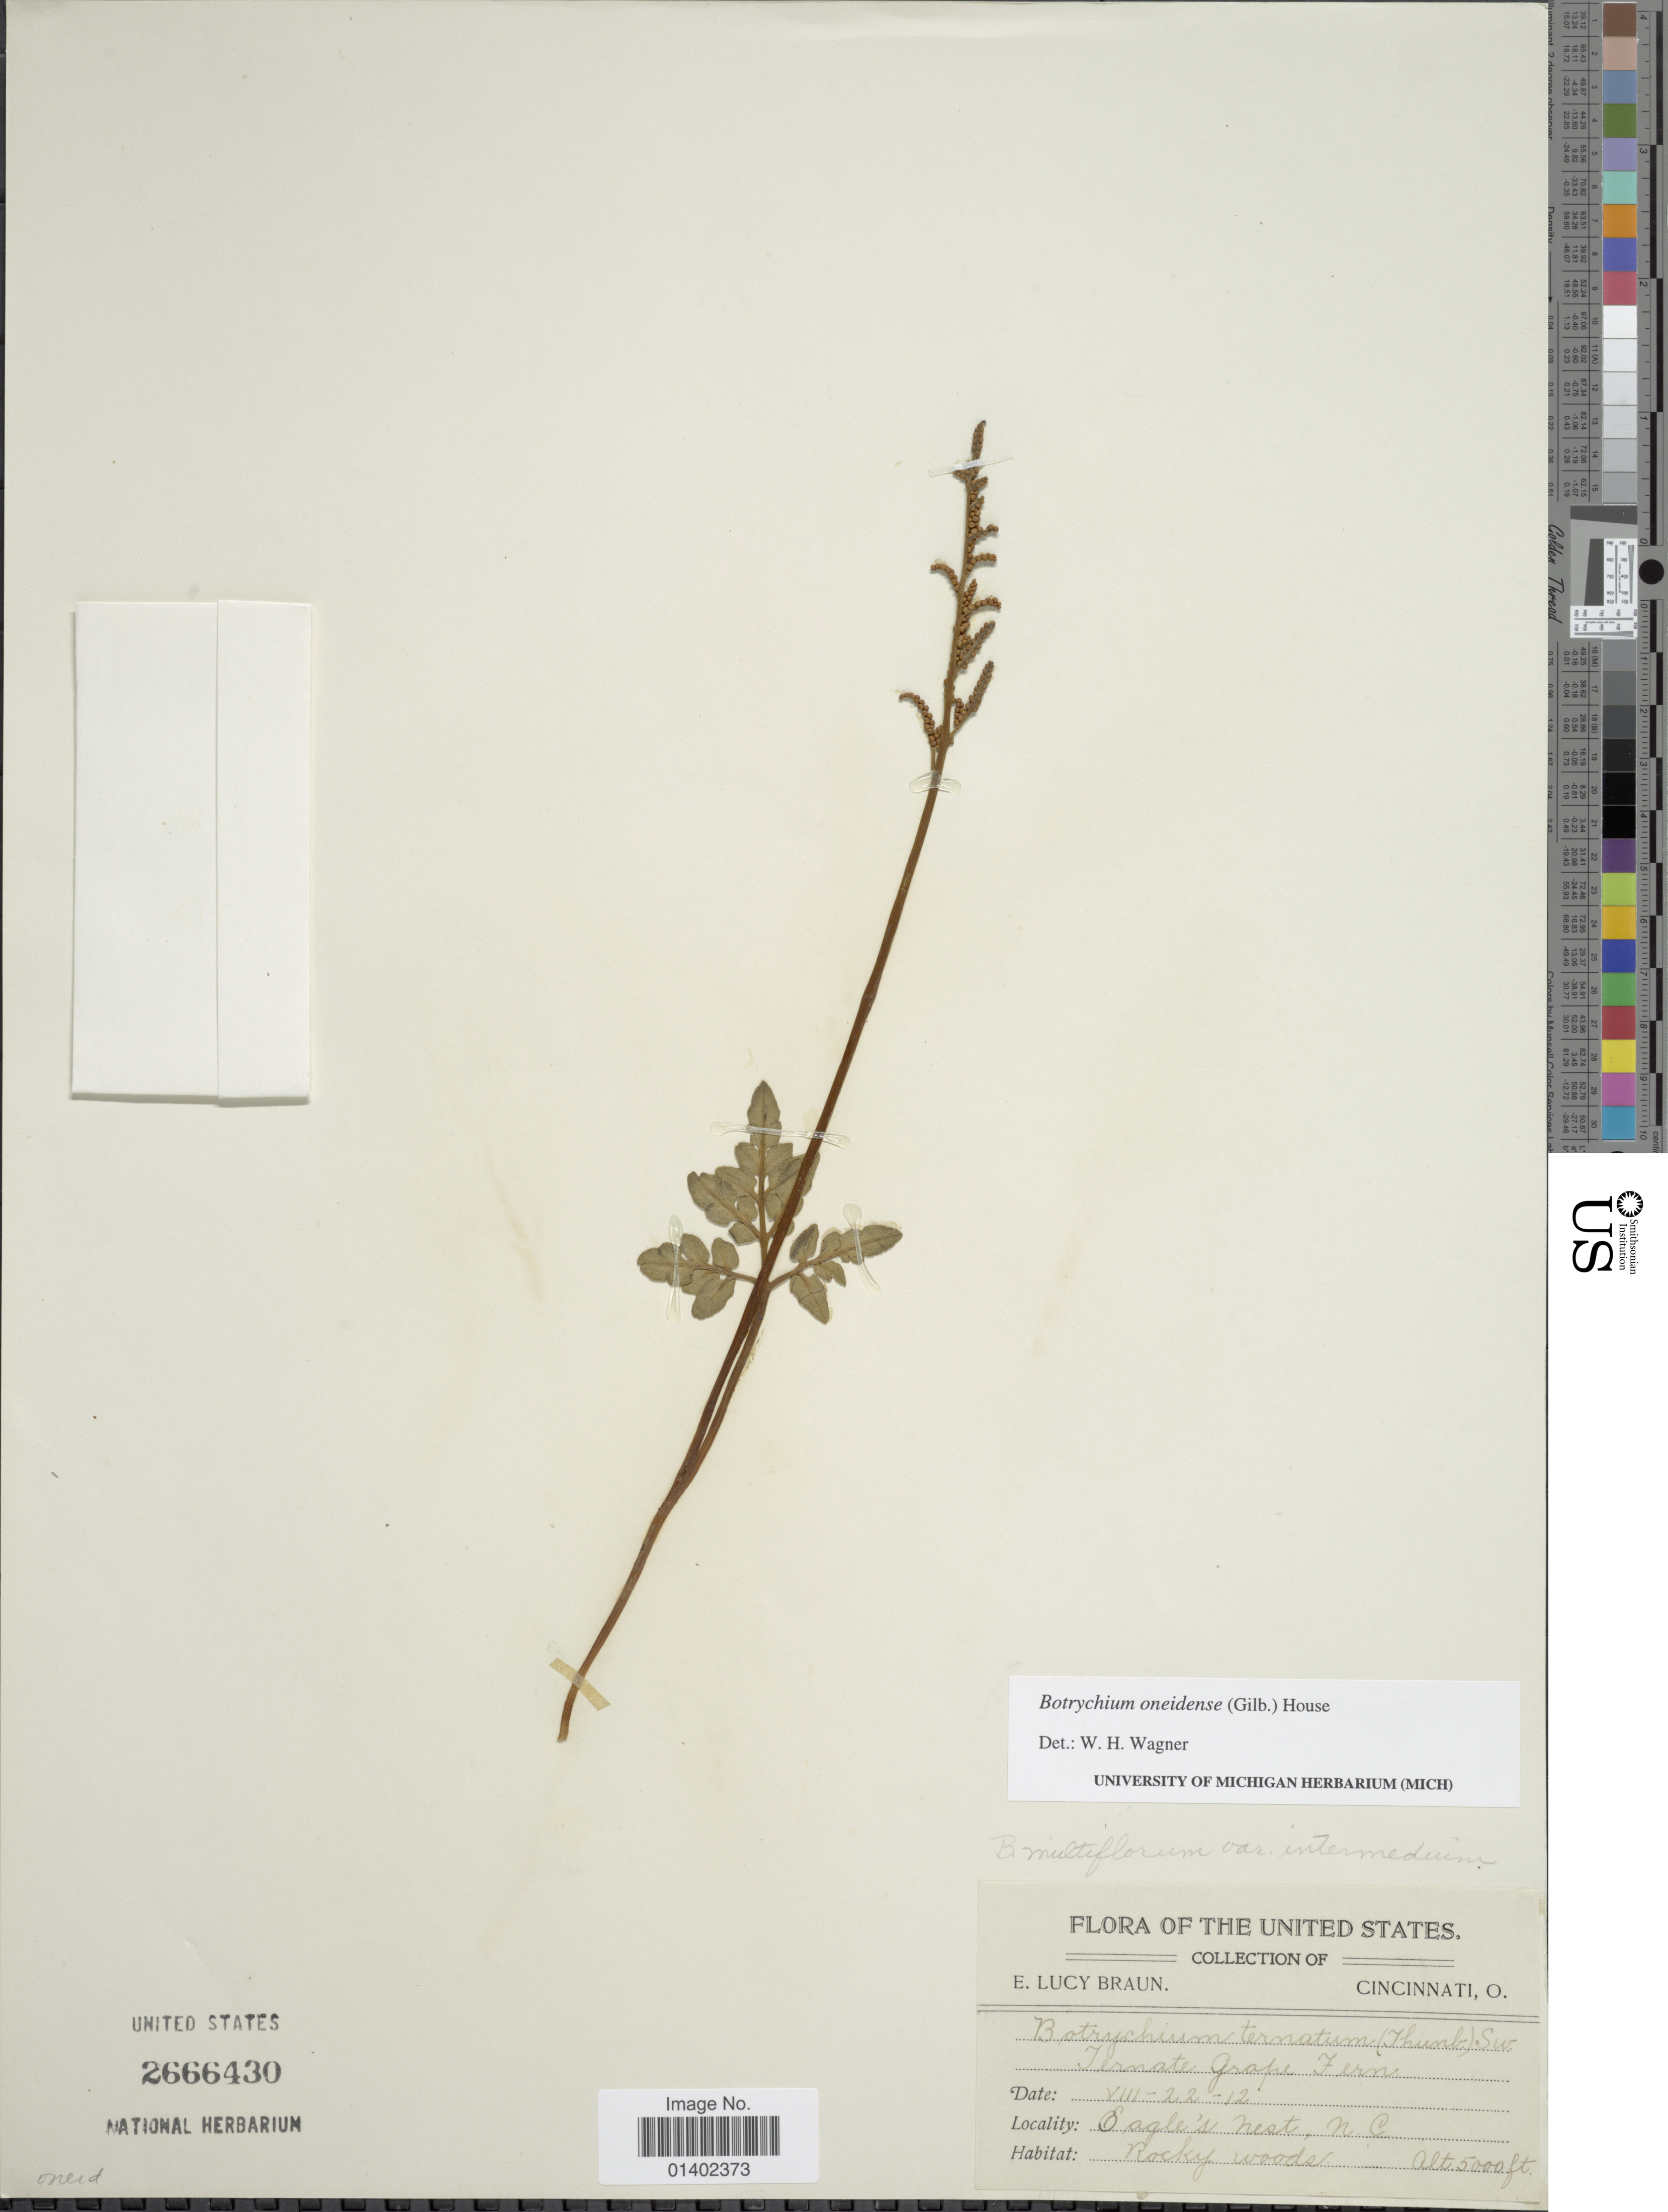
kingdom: Plantae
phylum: Tracheophyta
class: Polypodiopsida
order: Ophioglossales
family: Ophioglossaceae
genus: Botrychium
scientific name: Botrychium oneidense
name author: (Gilbert) House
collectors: E. L. Braun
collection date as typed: Transcribed d/m/y: 22/8/12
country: United States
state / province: North Carolina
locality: Eagle's Nest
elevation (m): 1524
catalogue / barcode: US 2666430